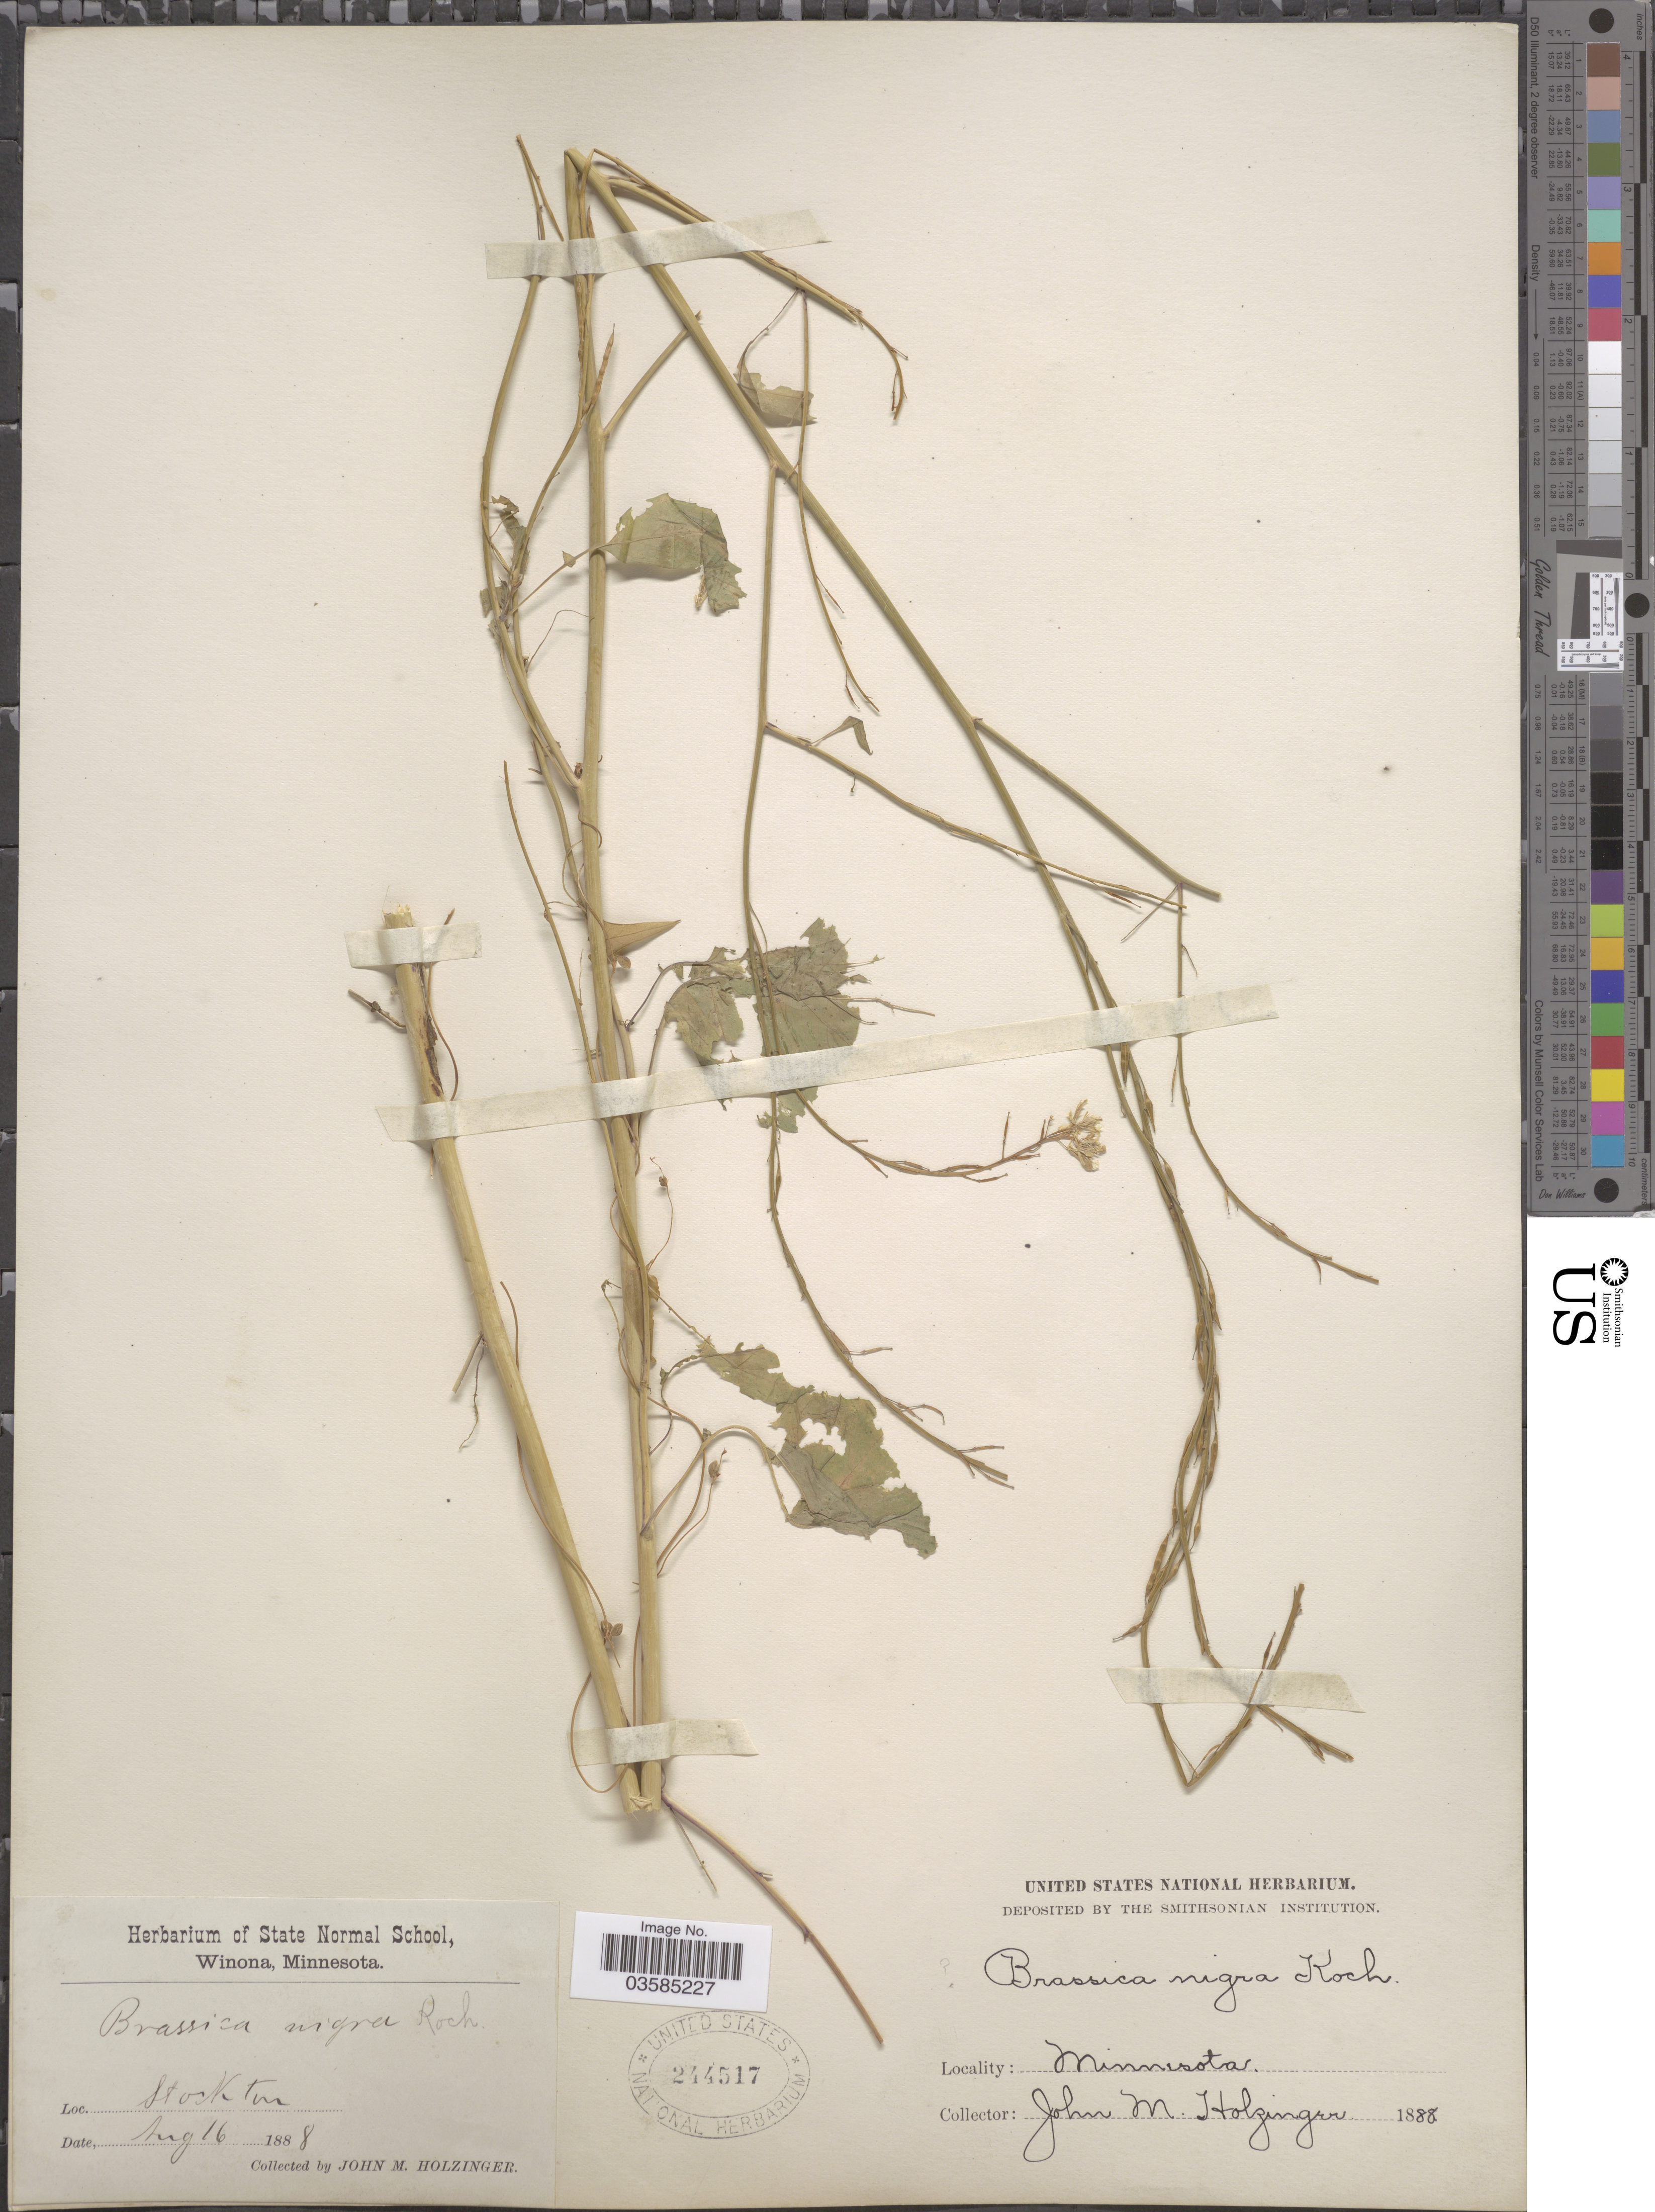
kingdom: Plantae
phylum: Tracheophyta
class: Magnoliopsida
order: Brassicales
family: Brassicaceae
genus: Brassica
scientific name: Brassica nigra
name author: (L.) W.D.J. Koch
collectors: J. M. Holzinger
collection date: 1888-08-16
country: United States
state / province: Minnesota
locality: Stockton.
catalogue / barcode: US 244517